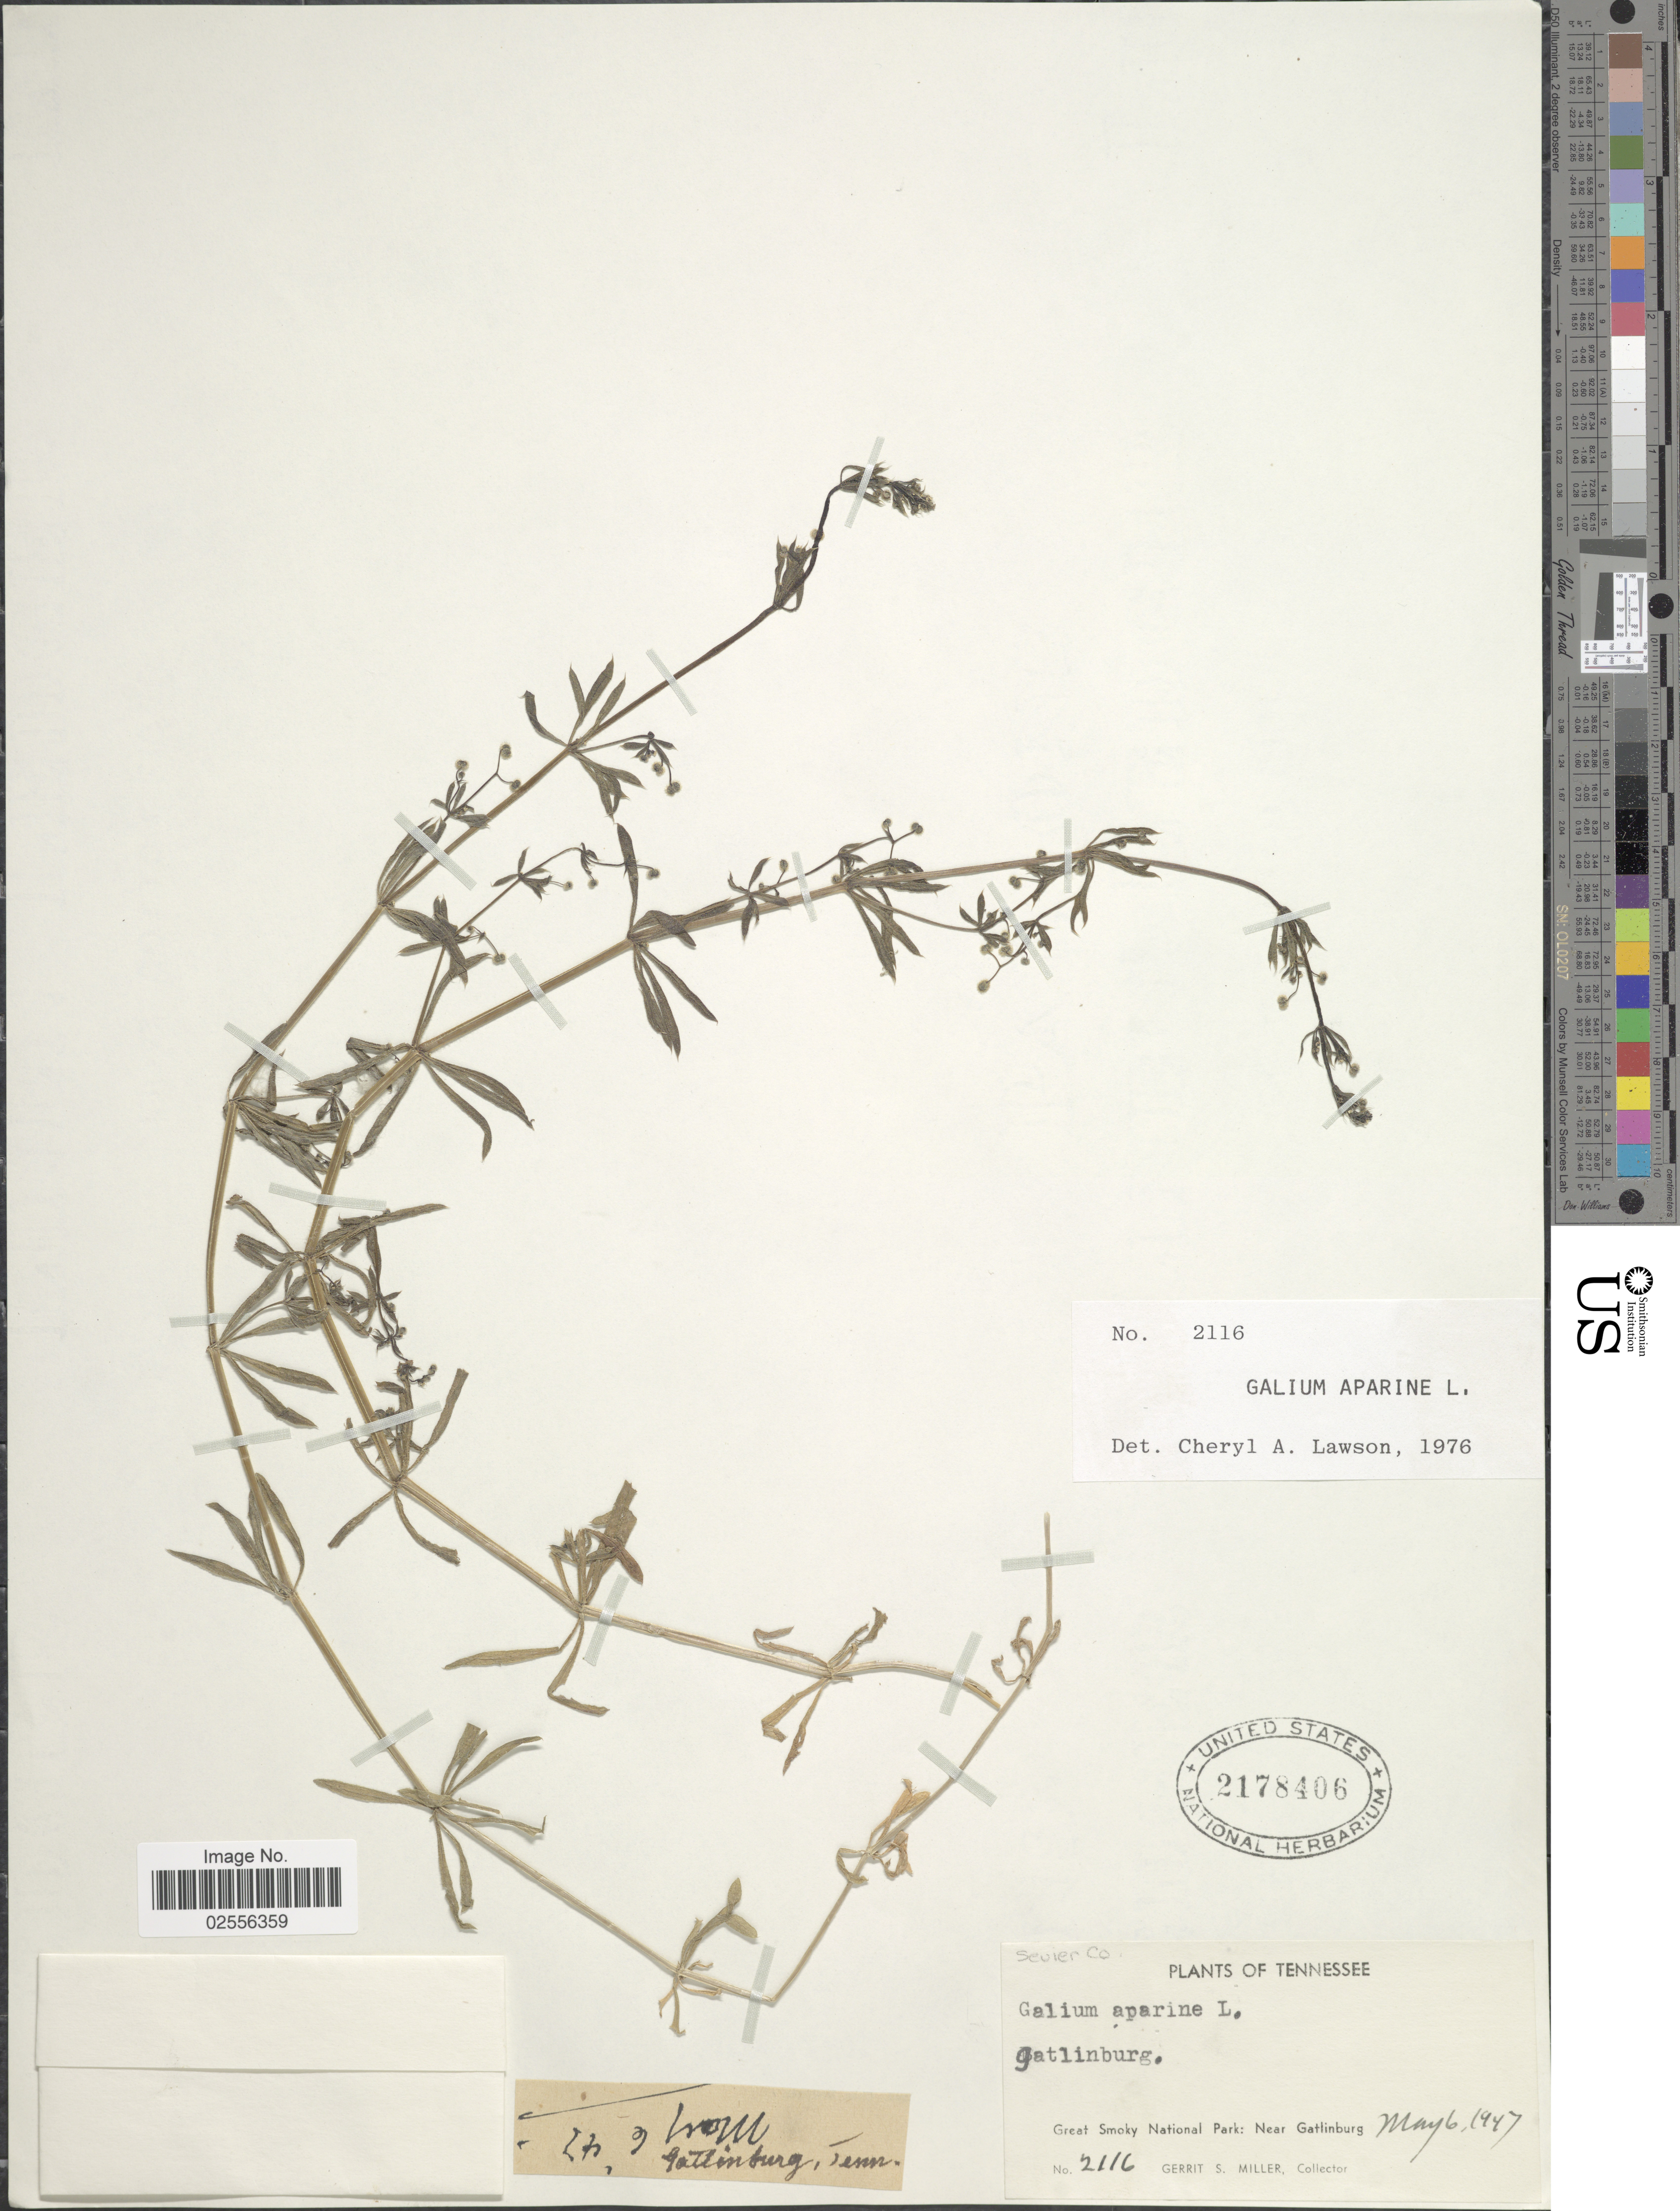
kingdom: Plantae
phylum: Tracheophyta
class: Magnoliopsida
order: Gentianales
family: Rubiaceae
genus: Galium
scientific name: Galium aparine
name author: L.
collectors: G. S. Miller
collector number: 2116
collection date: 1947-05-06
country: United States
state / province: Tennessee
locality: Gatlinburg. Sevier Co. Great Smoky National Park: Near Gatlinburg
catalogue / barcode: US 2178406